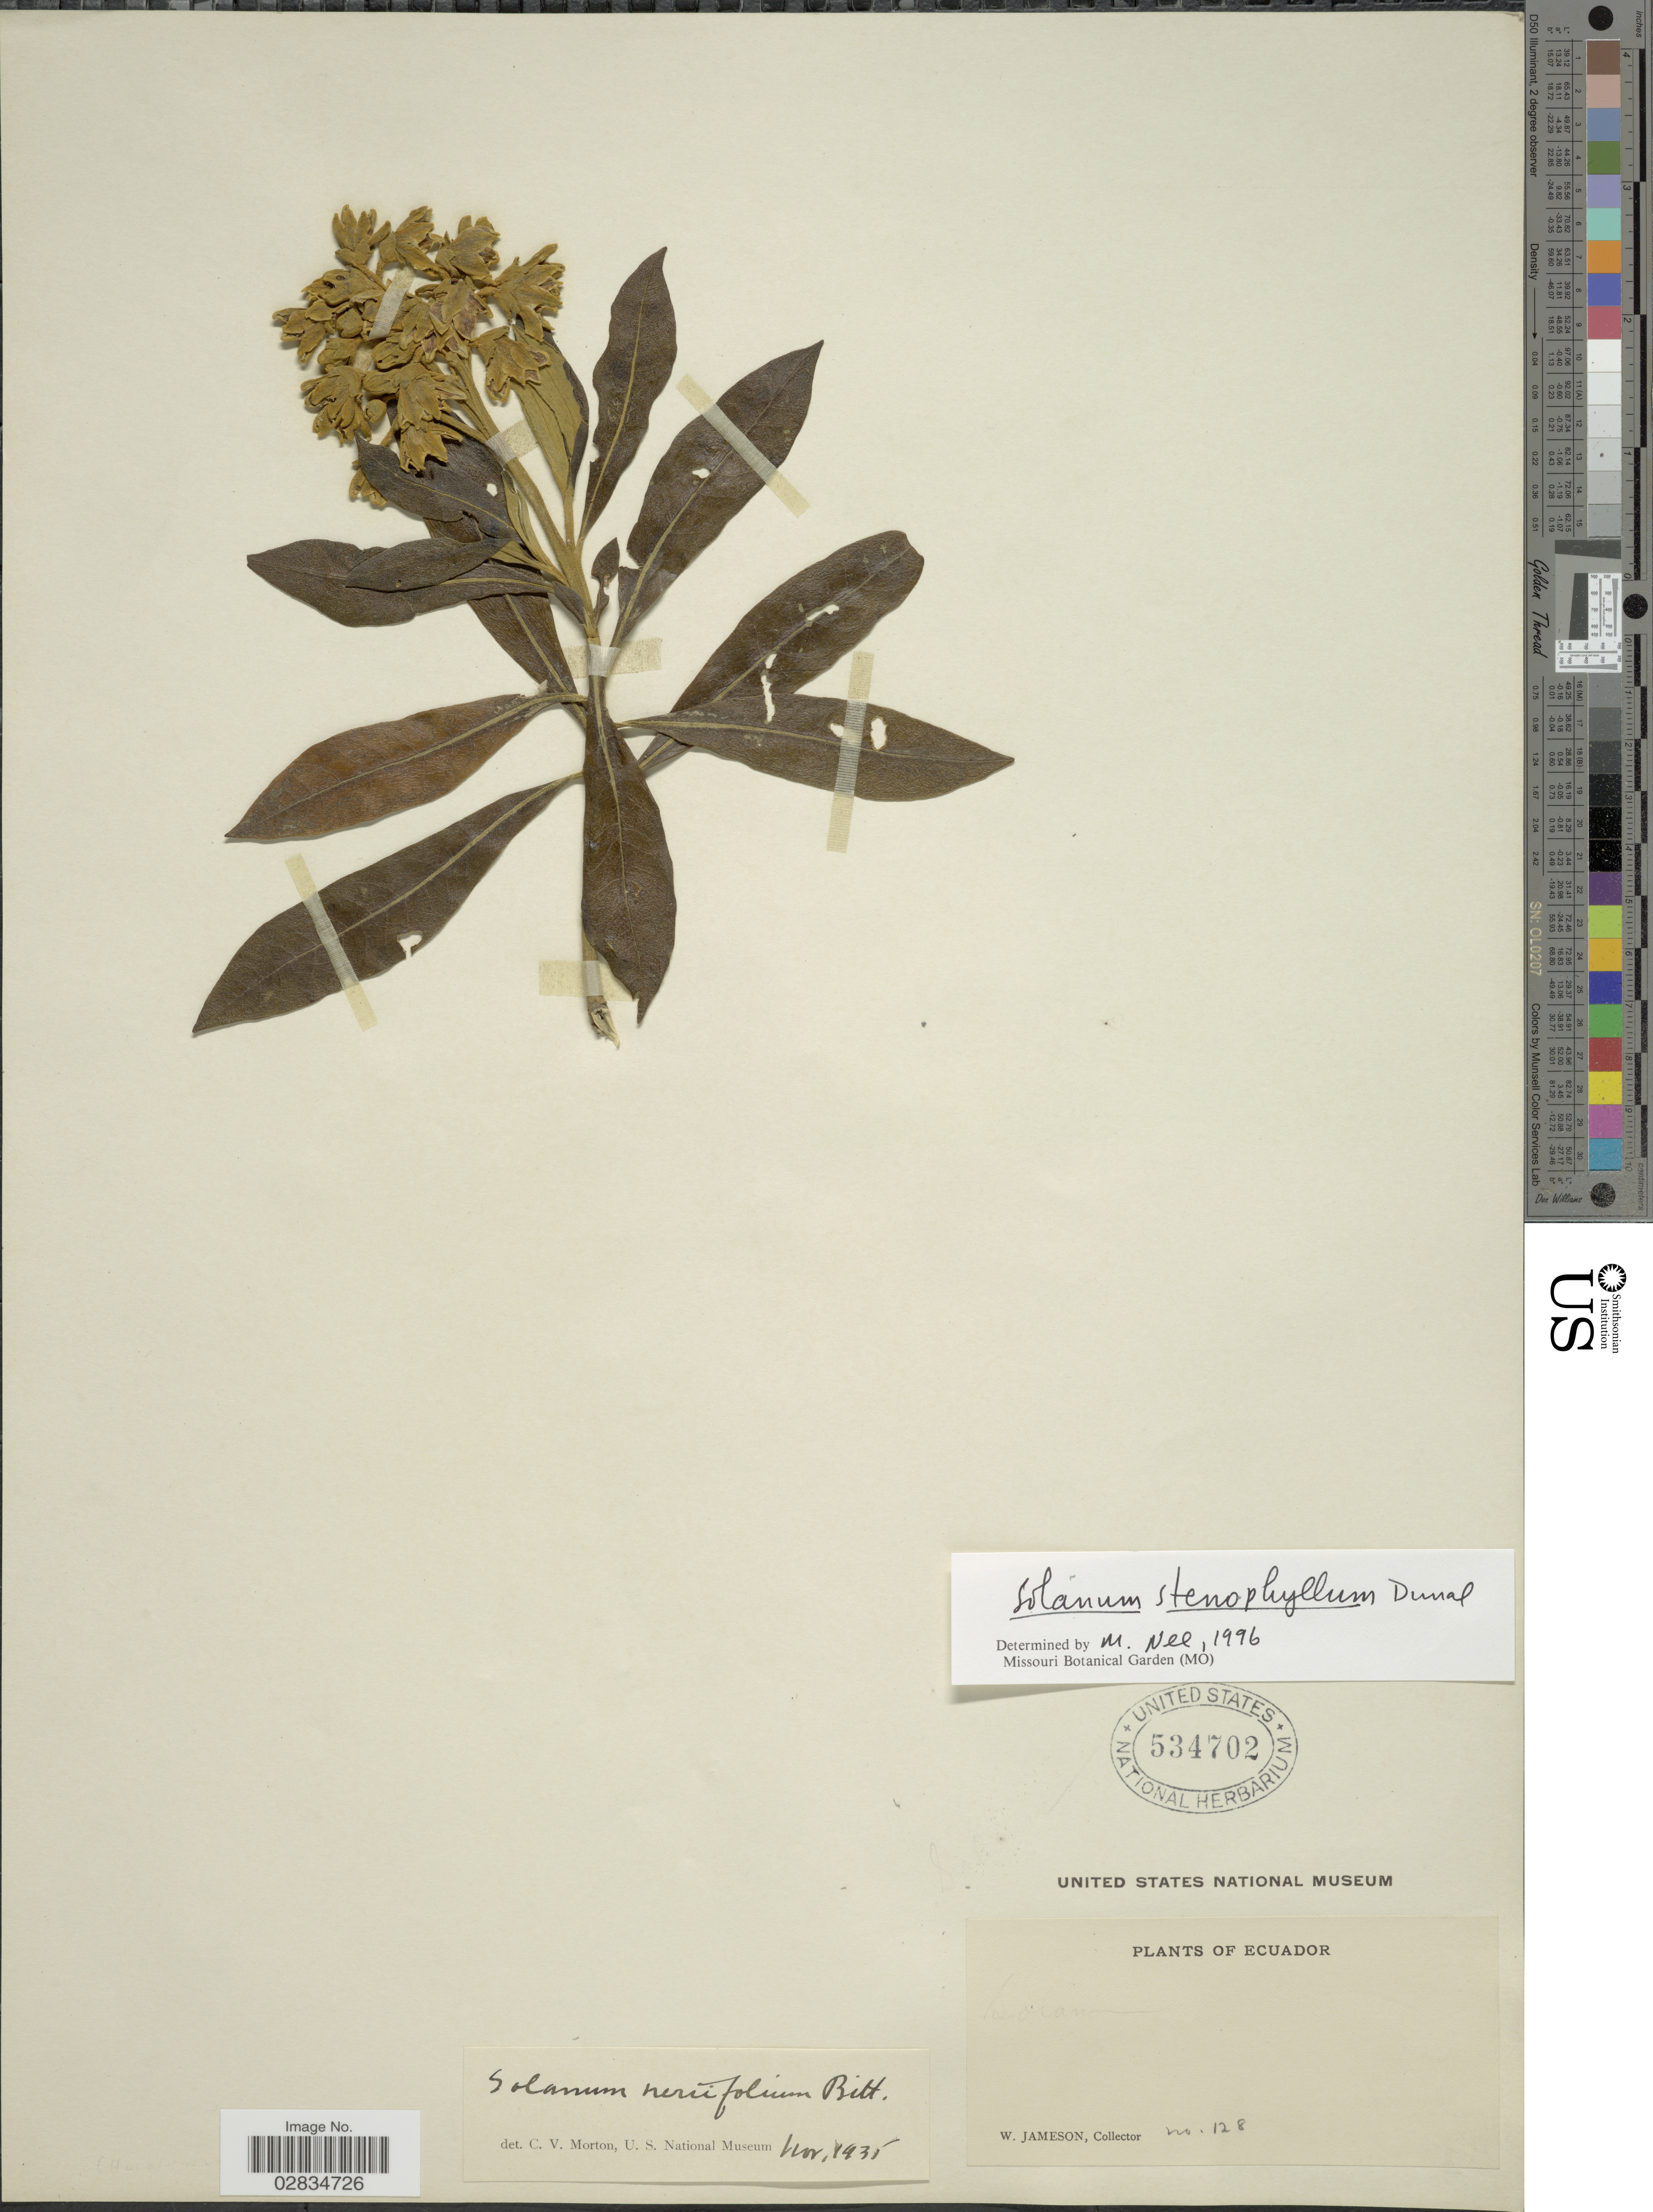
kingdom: Plantae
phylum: Tracheophyta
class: Magnoliopsida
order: Solanales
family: Solanaceae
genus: Solanum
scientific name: Solanum stenophyllum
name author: Dunal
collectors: W. Jameson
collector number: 128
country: Ecuador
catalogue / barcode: US 534702